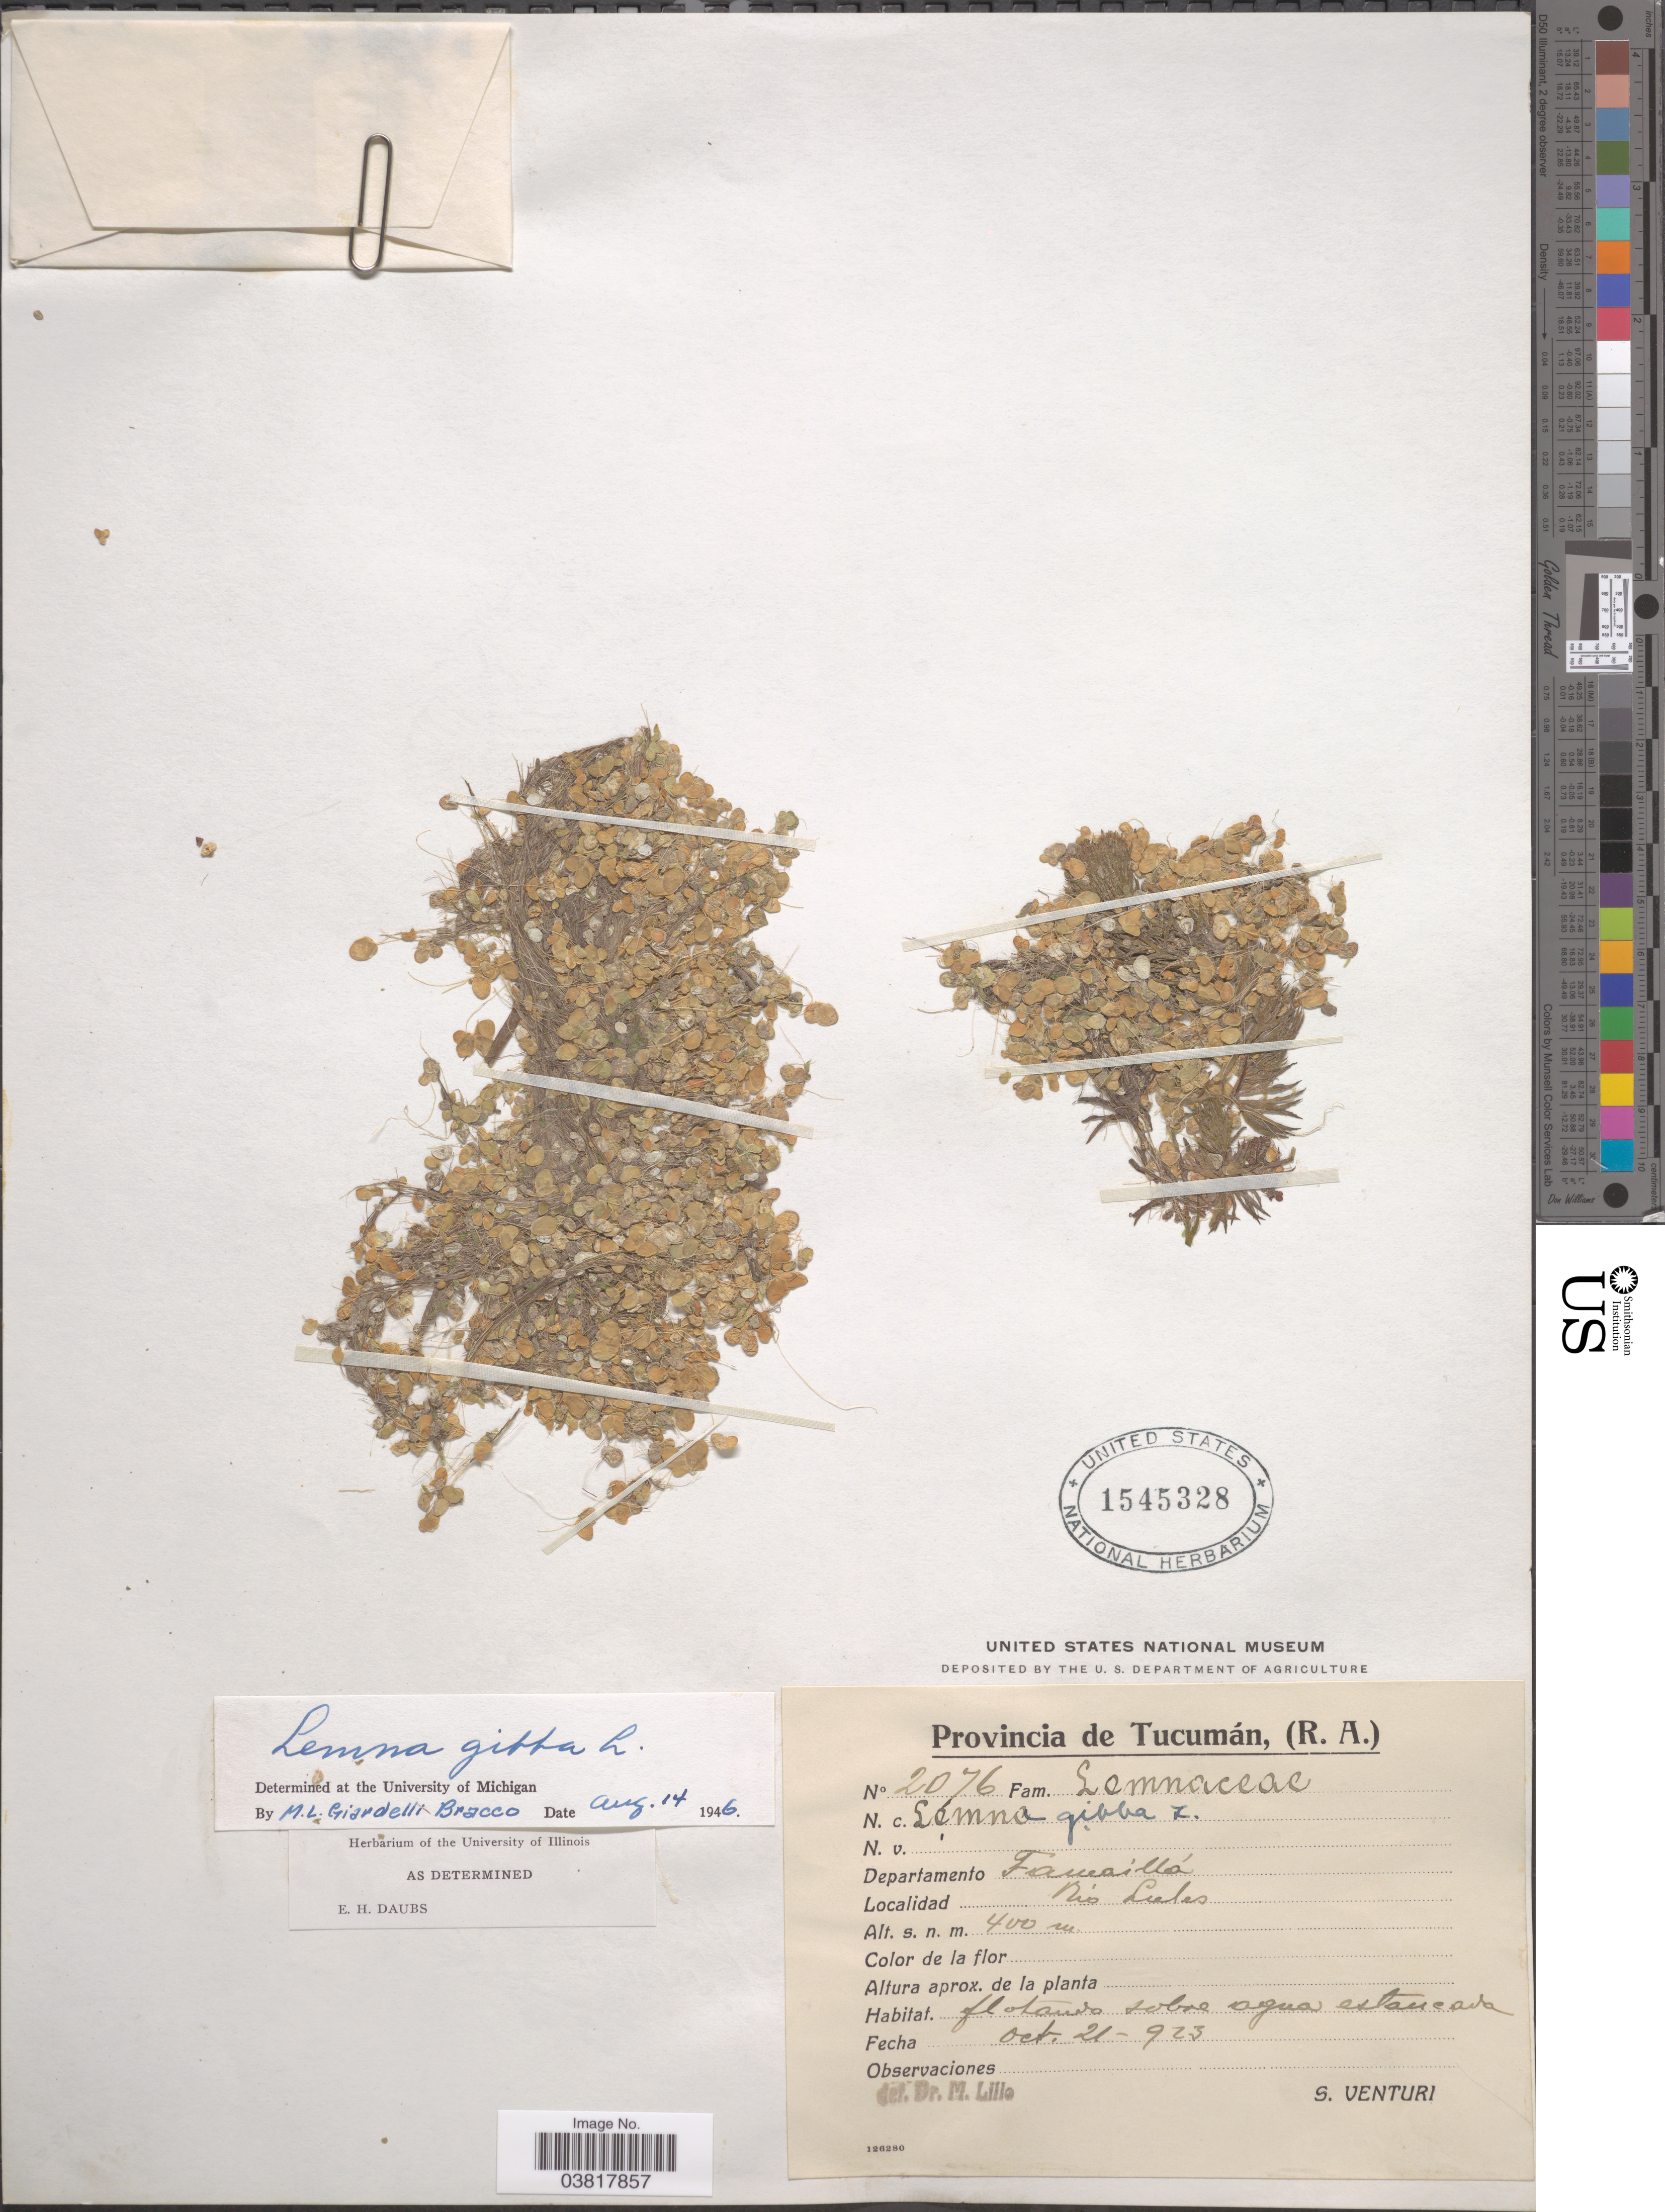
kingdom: Plantae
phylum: Tracheophyta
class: Liliopsida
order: Alismatales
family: Araceae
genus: Lemna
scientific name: Lemna gibba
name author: L.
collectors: S. Venturi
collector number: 2076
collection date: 1923-10-21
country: Argentina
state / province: Tucuman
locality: Departamento Famaillá. Rio Lules.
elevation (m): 400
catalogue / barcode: US 1545328